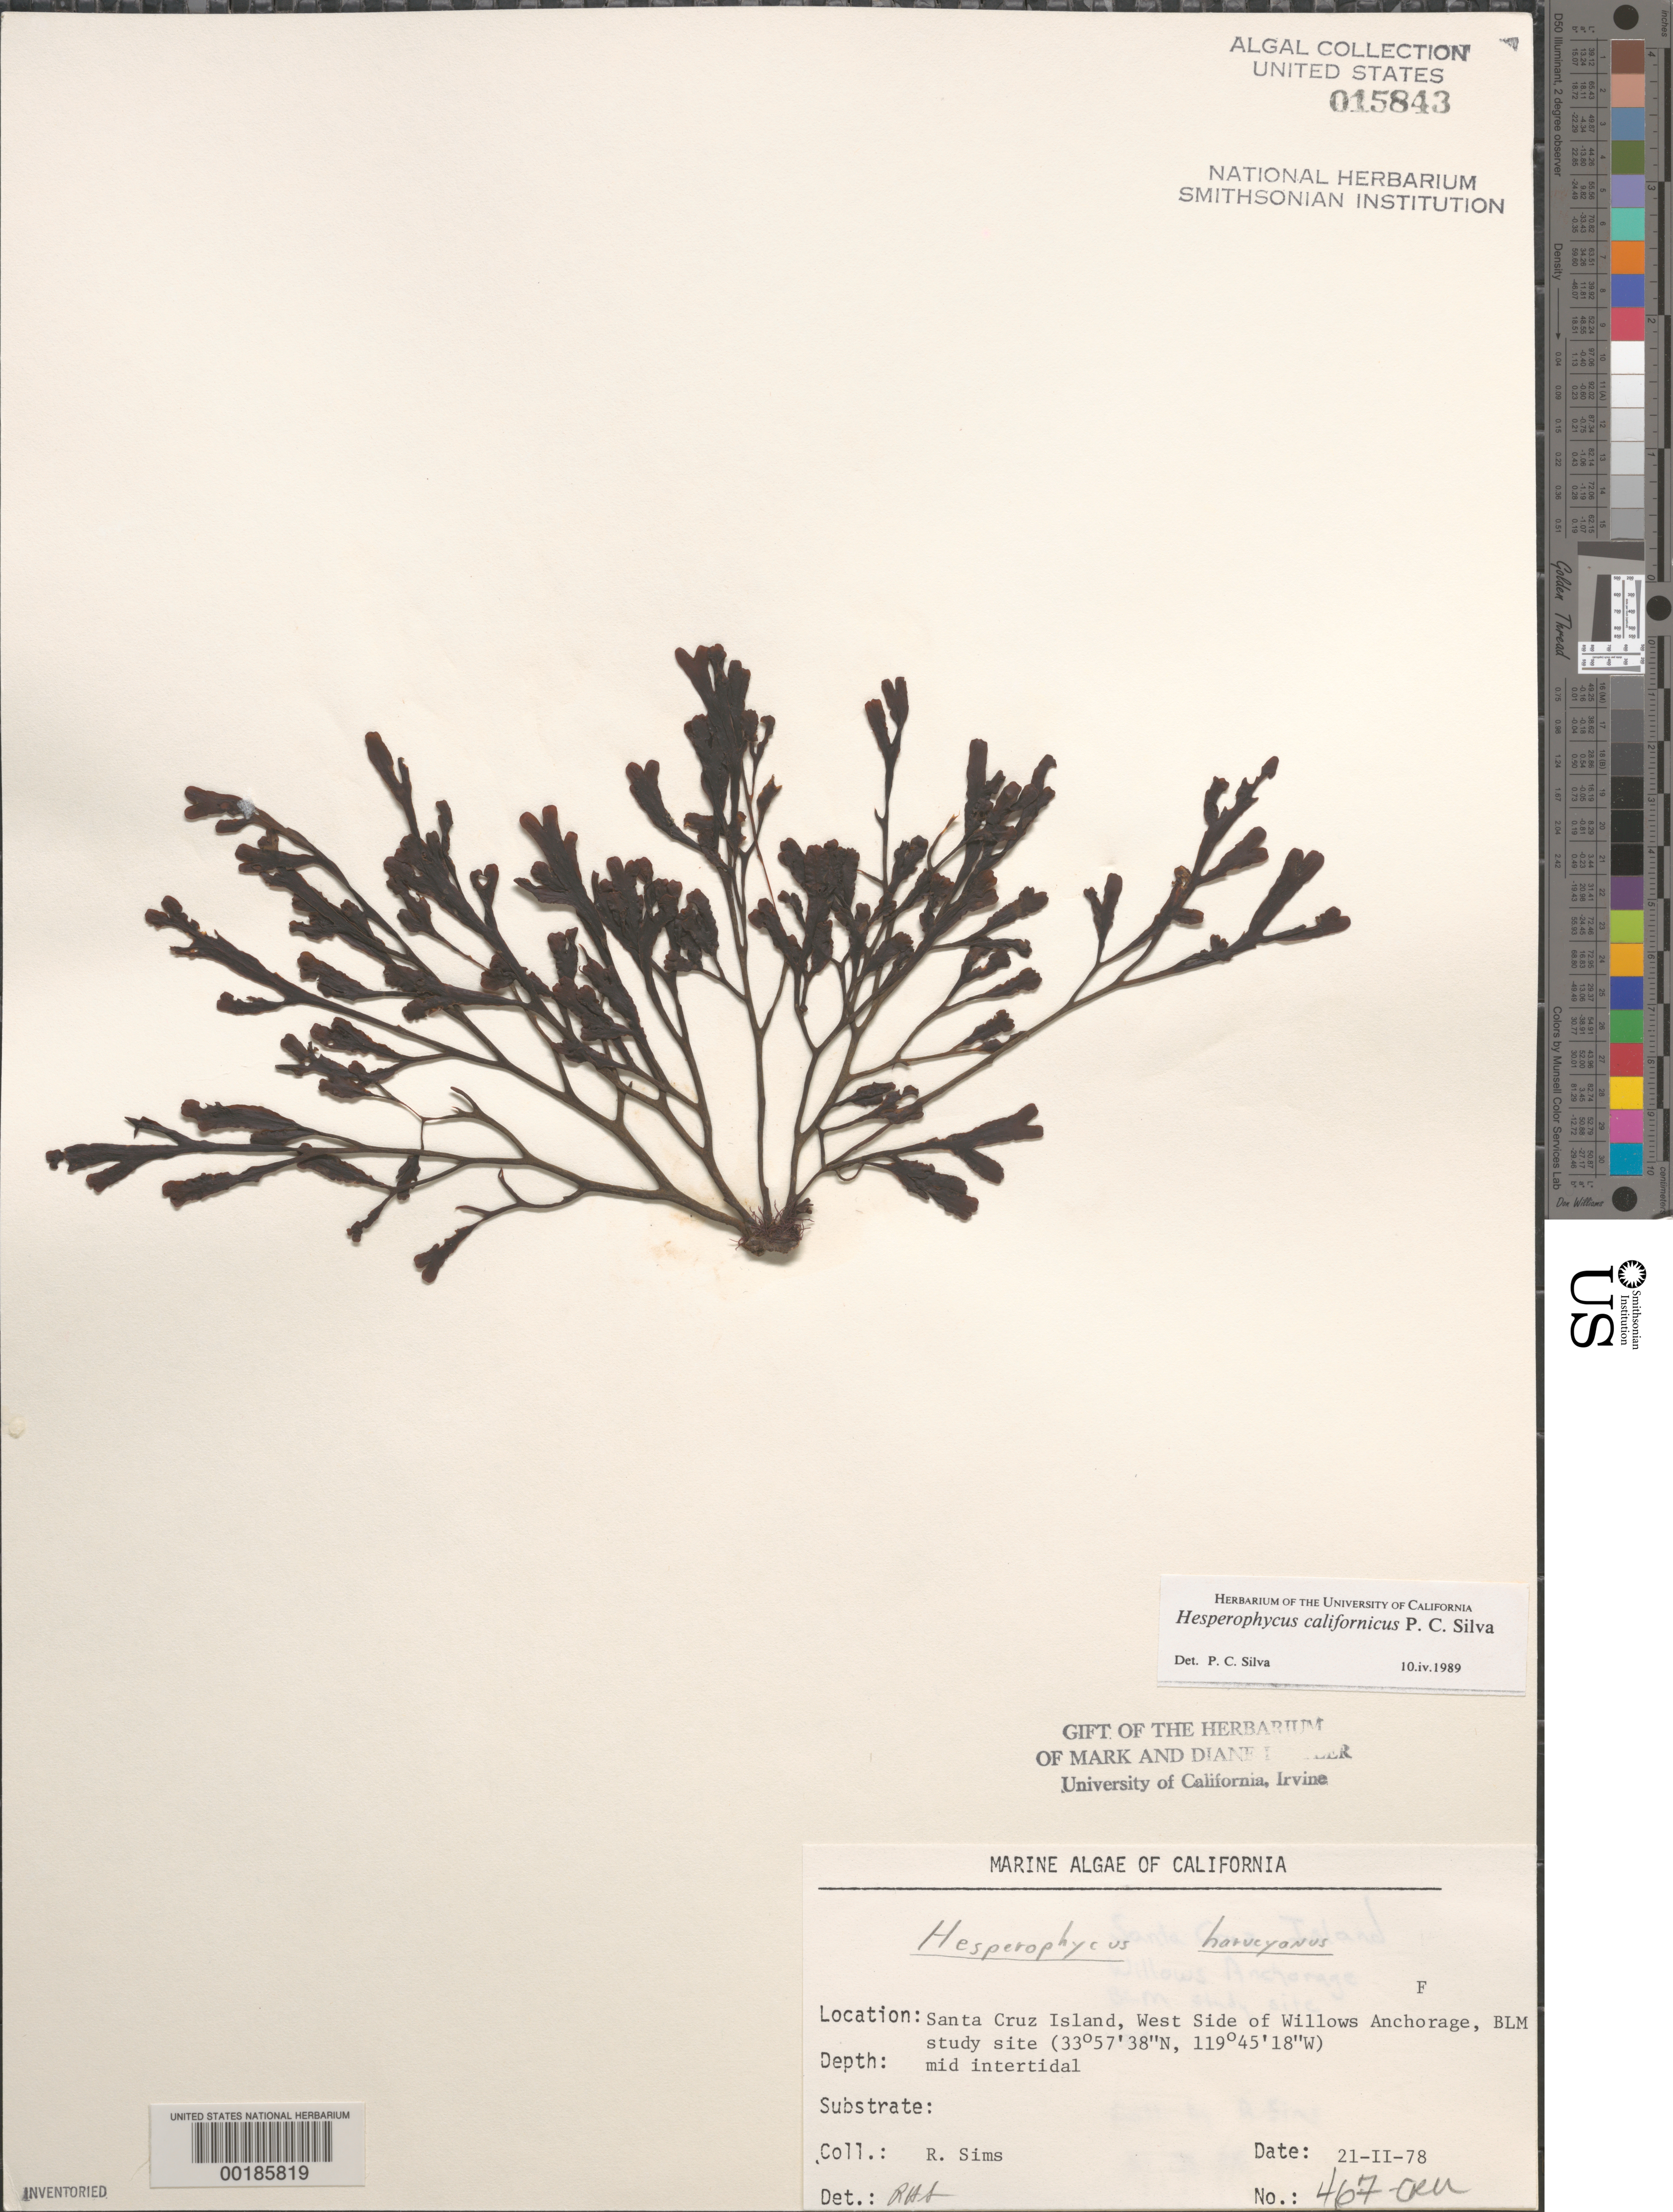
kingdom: Chromista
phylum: Ochrophyta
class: Phaeophyceae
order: Fucales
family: Fucaceae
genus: Hesperophycus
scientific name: Hesperophycus californicus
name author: P.C. Silva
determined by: Silva, P. C.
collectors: R. H. Sims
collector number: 467-cru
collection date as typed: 21 Feb 1978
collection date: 1978-02-21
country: United States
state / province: California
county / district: Santa Barbara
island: Santa Cruz Island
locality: Willows Anchorage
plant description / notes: BLM-SOCALBIGHT Rocky Intertidal Survey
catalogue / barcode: US 15843